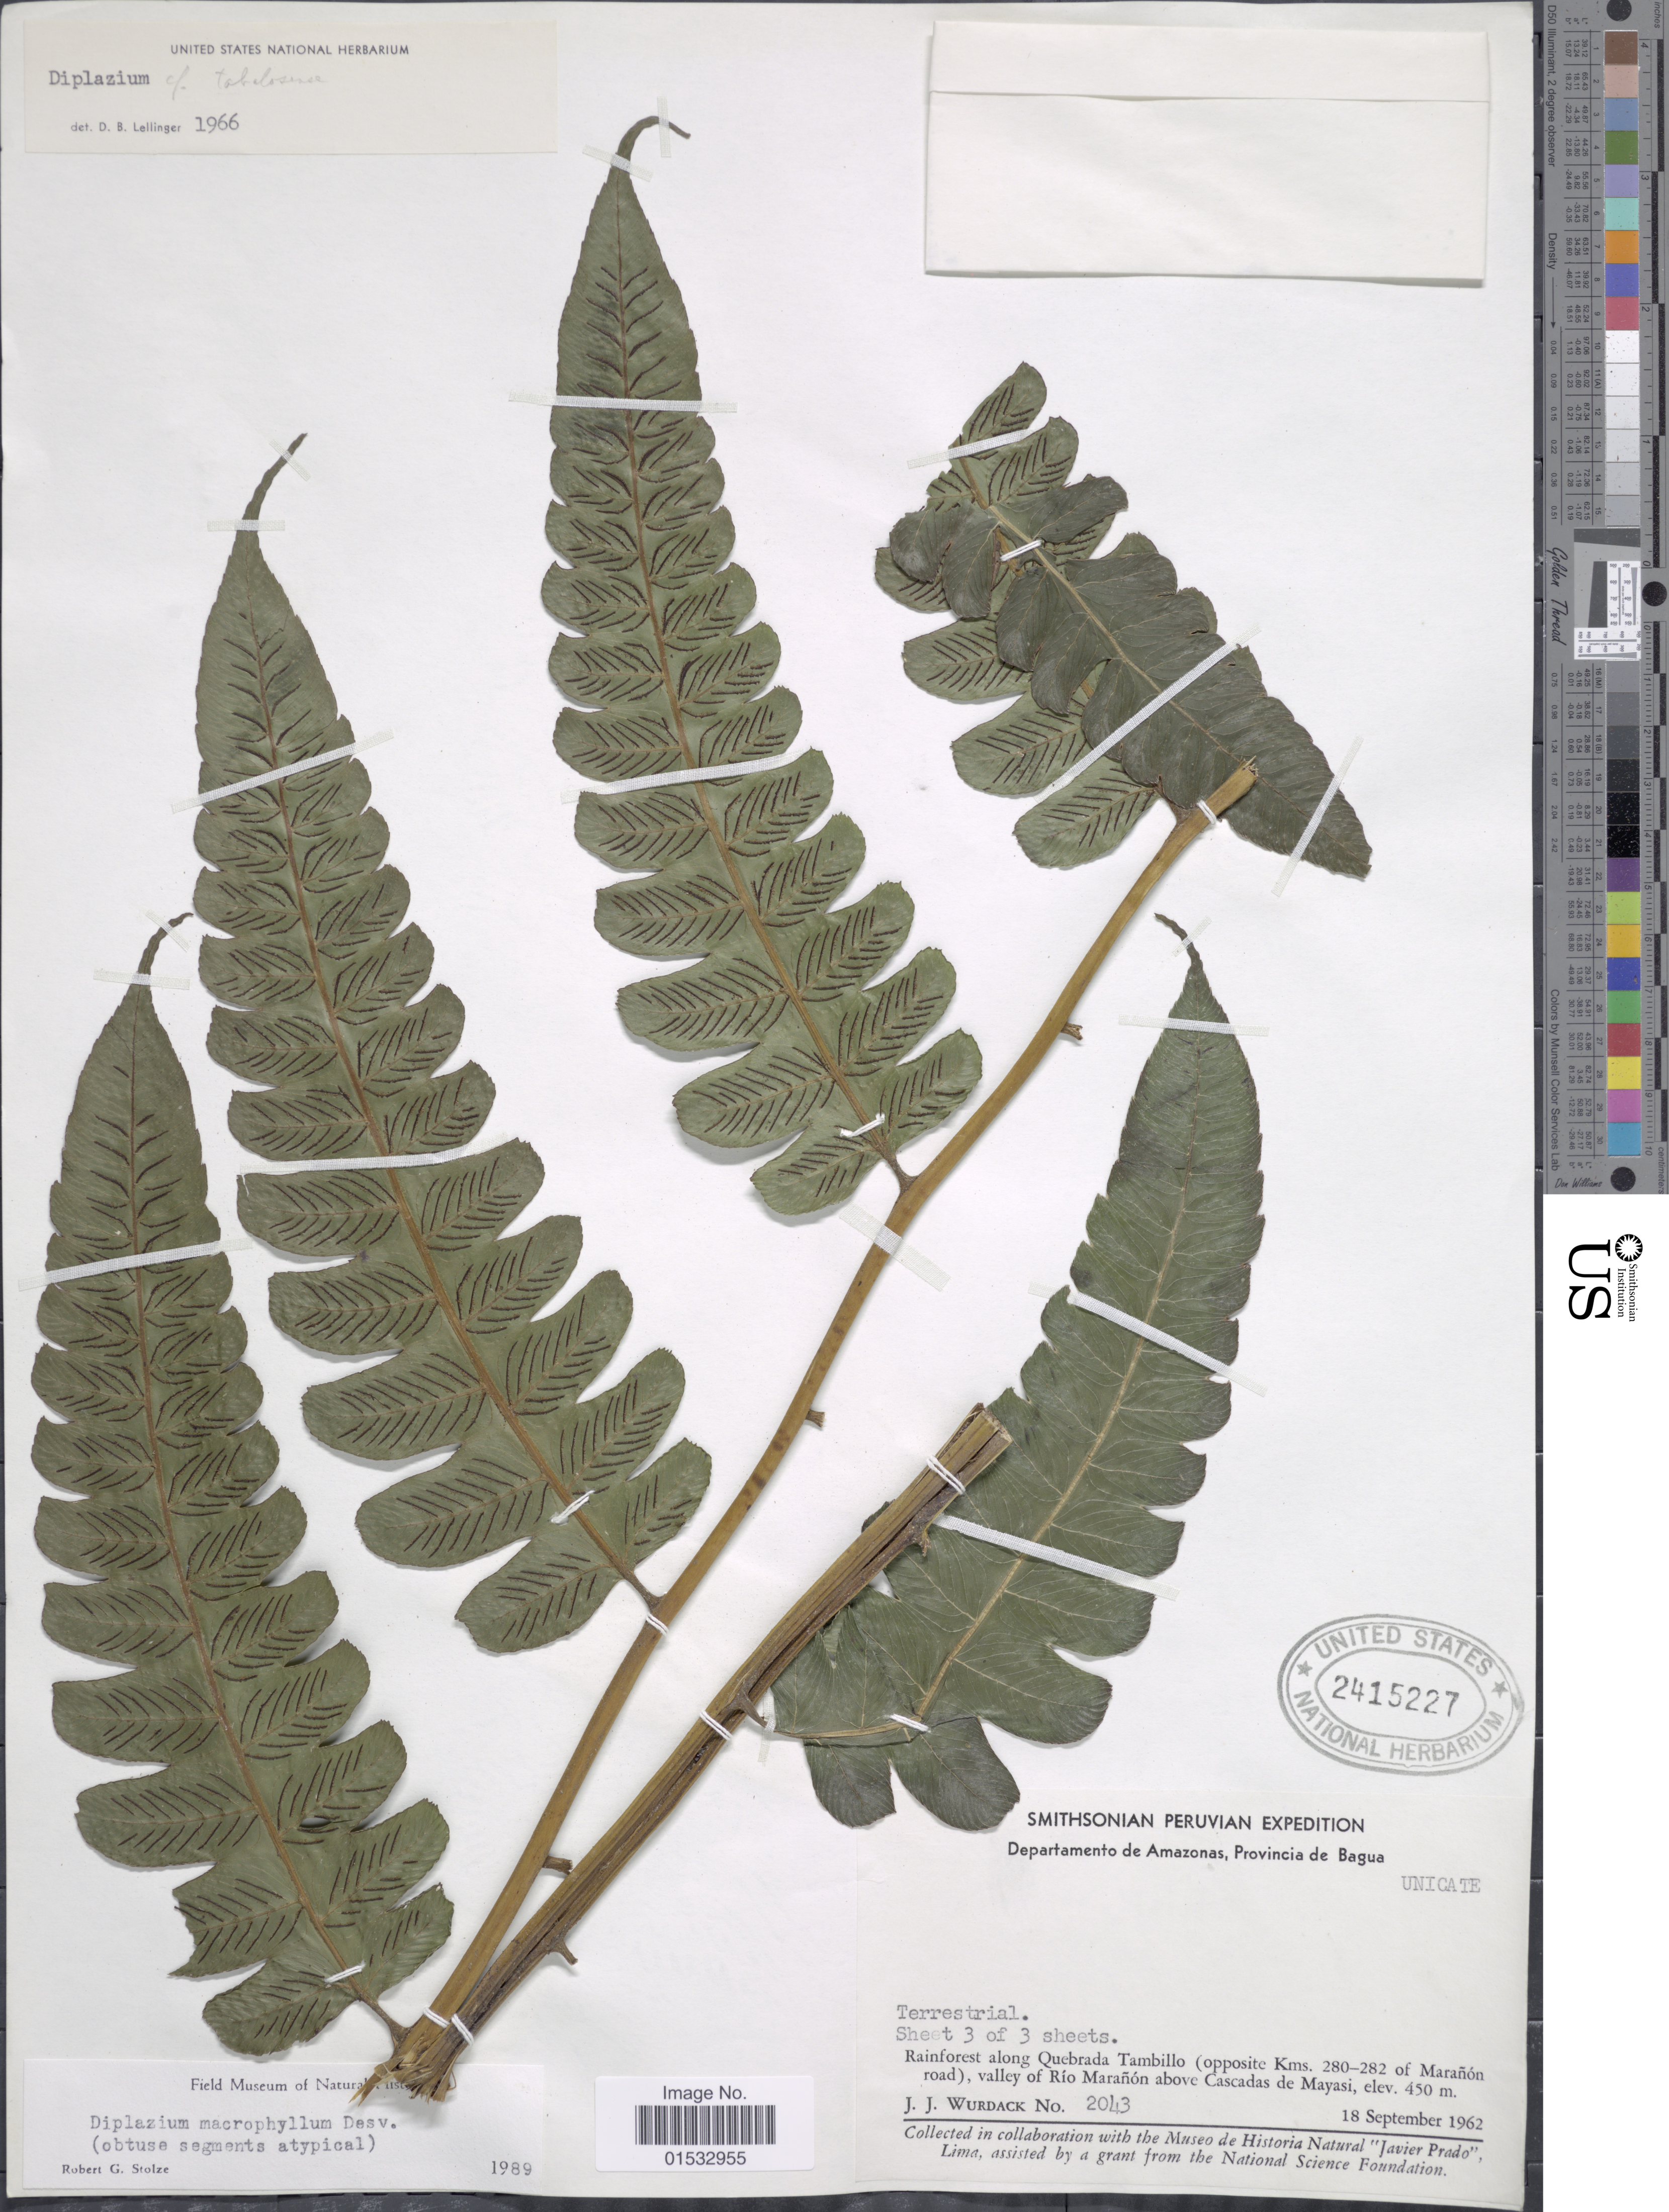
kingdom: Plantae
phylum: Tracheophyta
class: Polypodiopsida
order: Polypodiales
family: Athyriaceae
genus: Diplazium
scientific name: Diplazium macrophyllum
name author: Desv.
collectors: J. J. Wurdack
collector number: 2043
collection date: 1962-09-18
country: Peru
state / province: Amazonas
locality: Provincia de Bagua, rainforest along Quebrada Tambillo (opposite Kms. 280-282 of Marañón above Cascadas de Mayasi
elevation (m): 450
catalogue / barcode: US 2415227